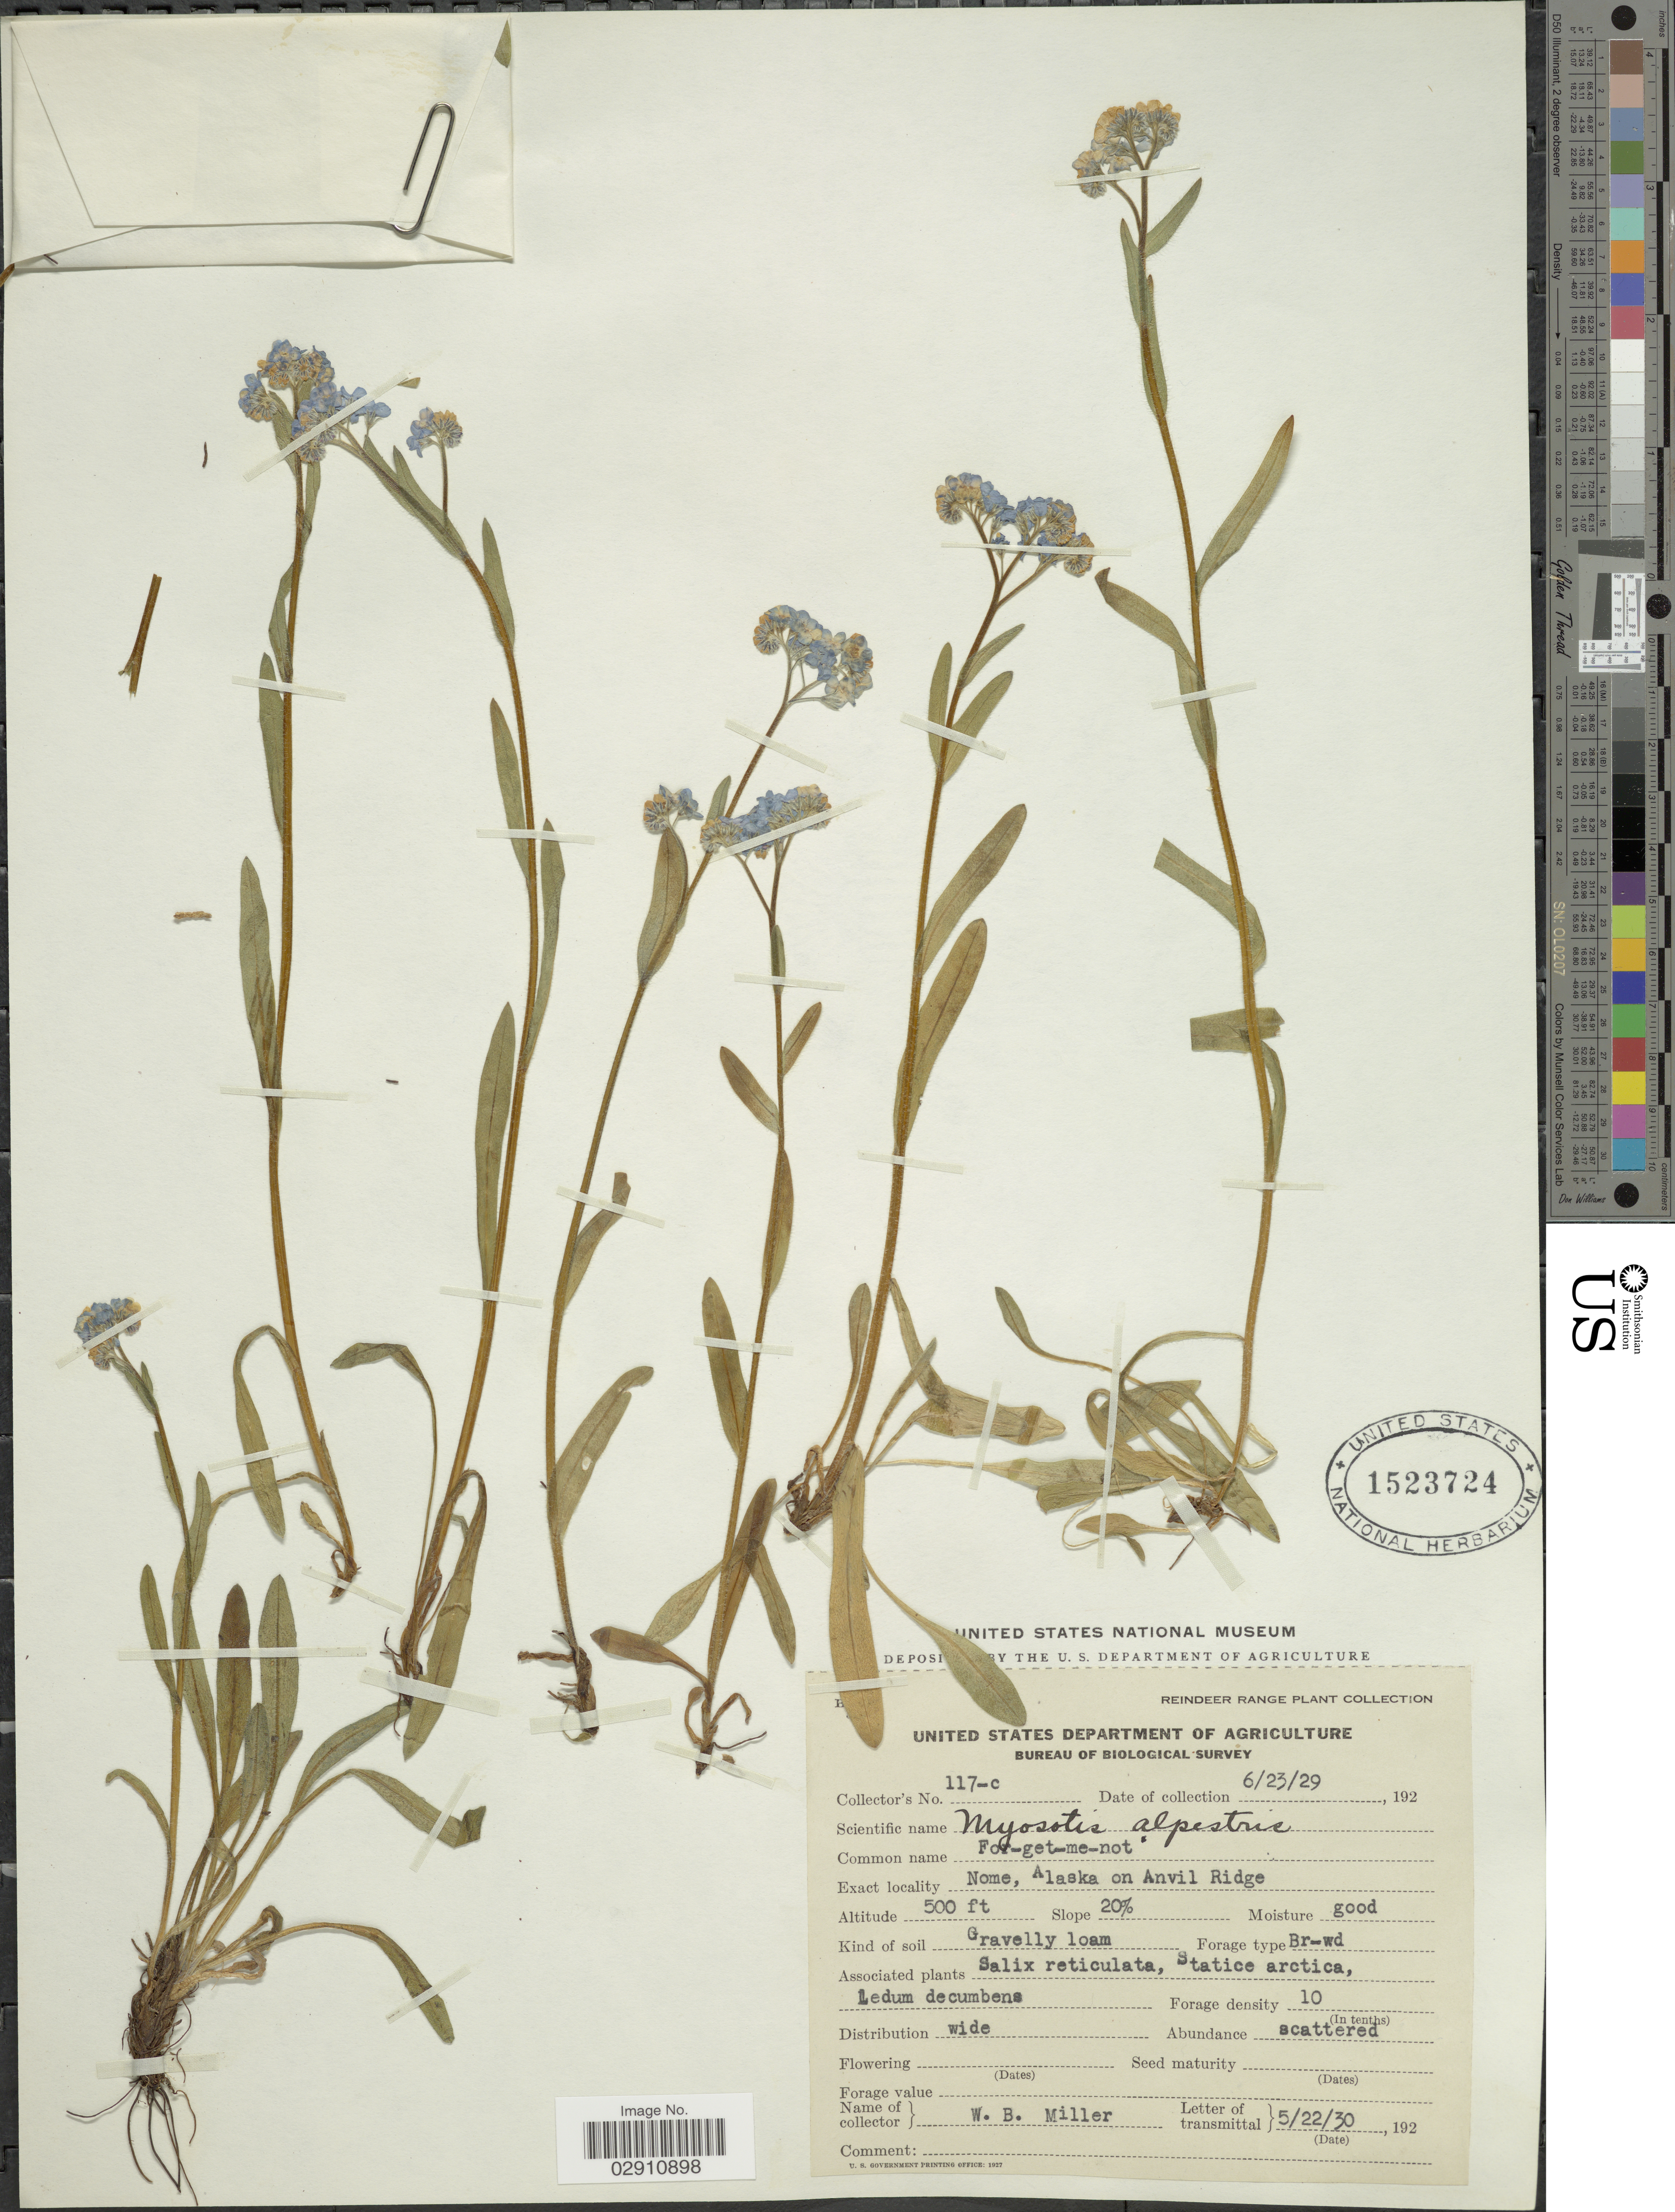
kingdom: Plantae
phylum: Tracheophyta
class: Magnoliopsida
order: Boraginales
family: Boraginaceae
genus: Myosotis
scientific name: Myosotis alpestris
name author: F.W. Schmidt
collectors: W. Miller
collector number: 117-c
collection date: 1929-06-23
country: United States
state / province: Alaska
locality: Nome, Alaska on Anvil Ridge.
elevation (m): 152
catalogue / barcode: US 1523724